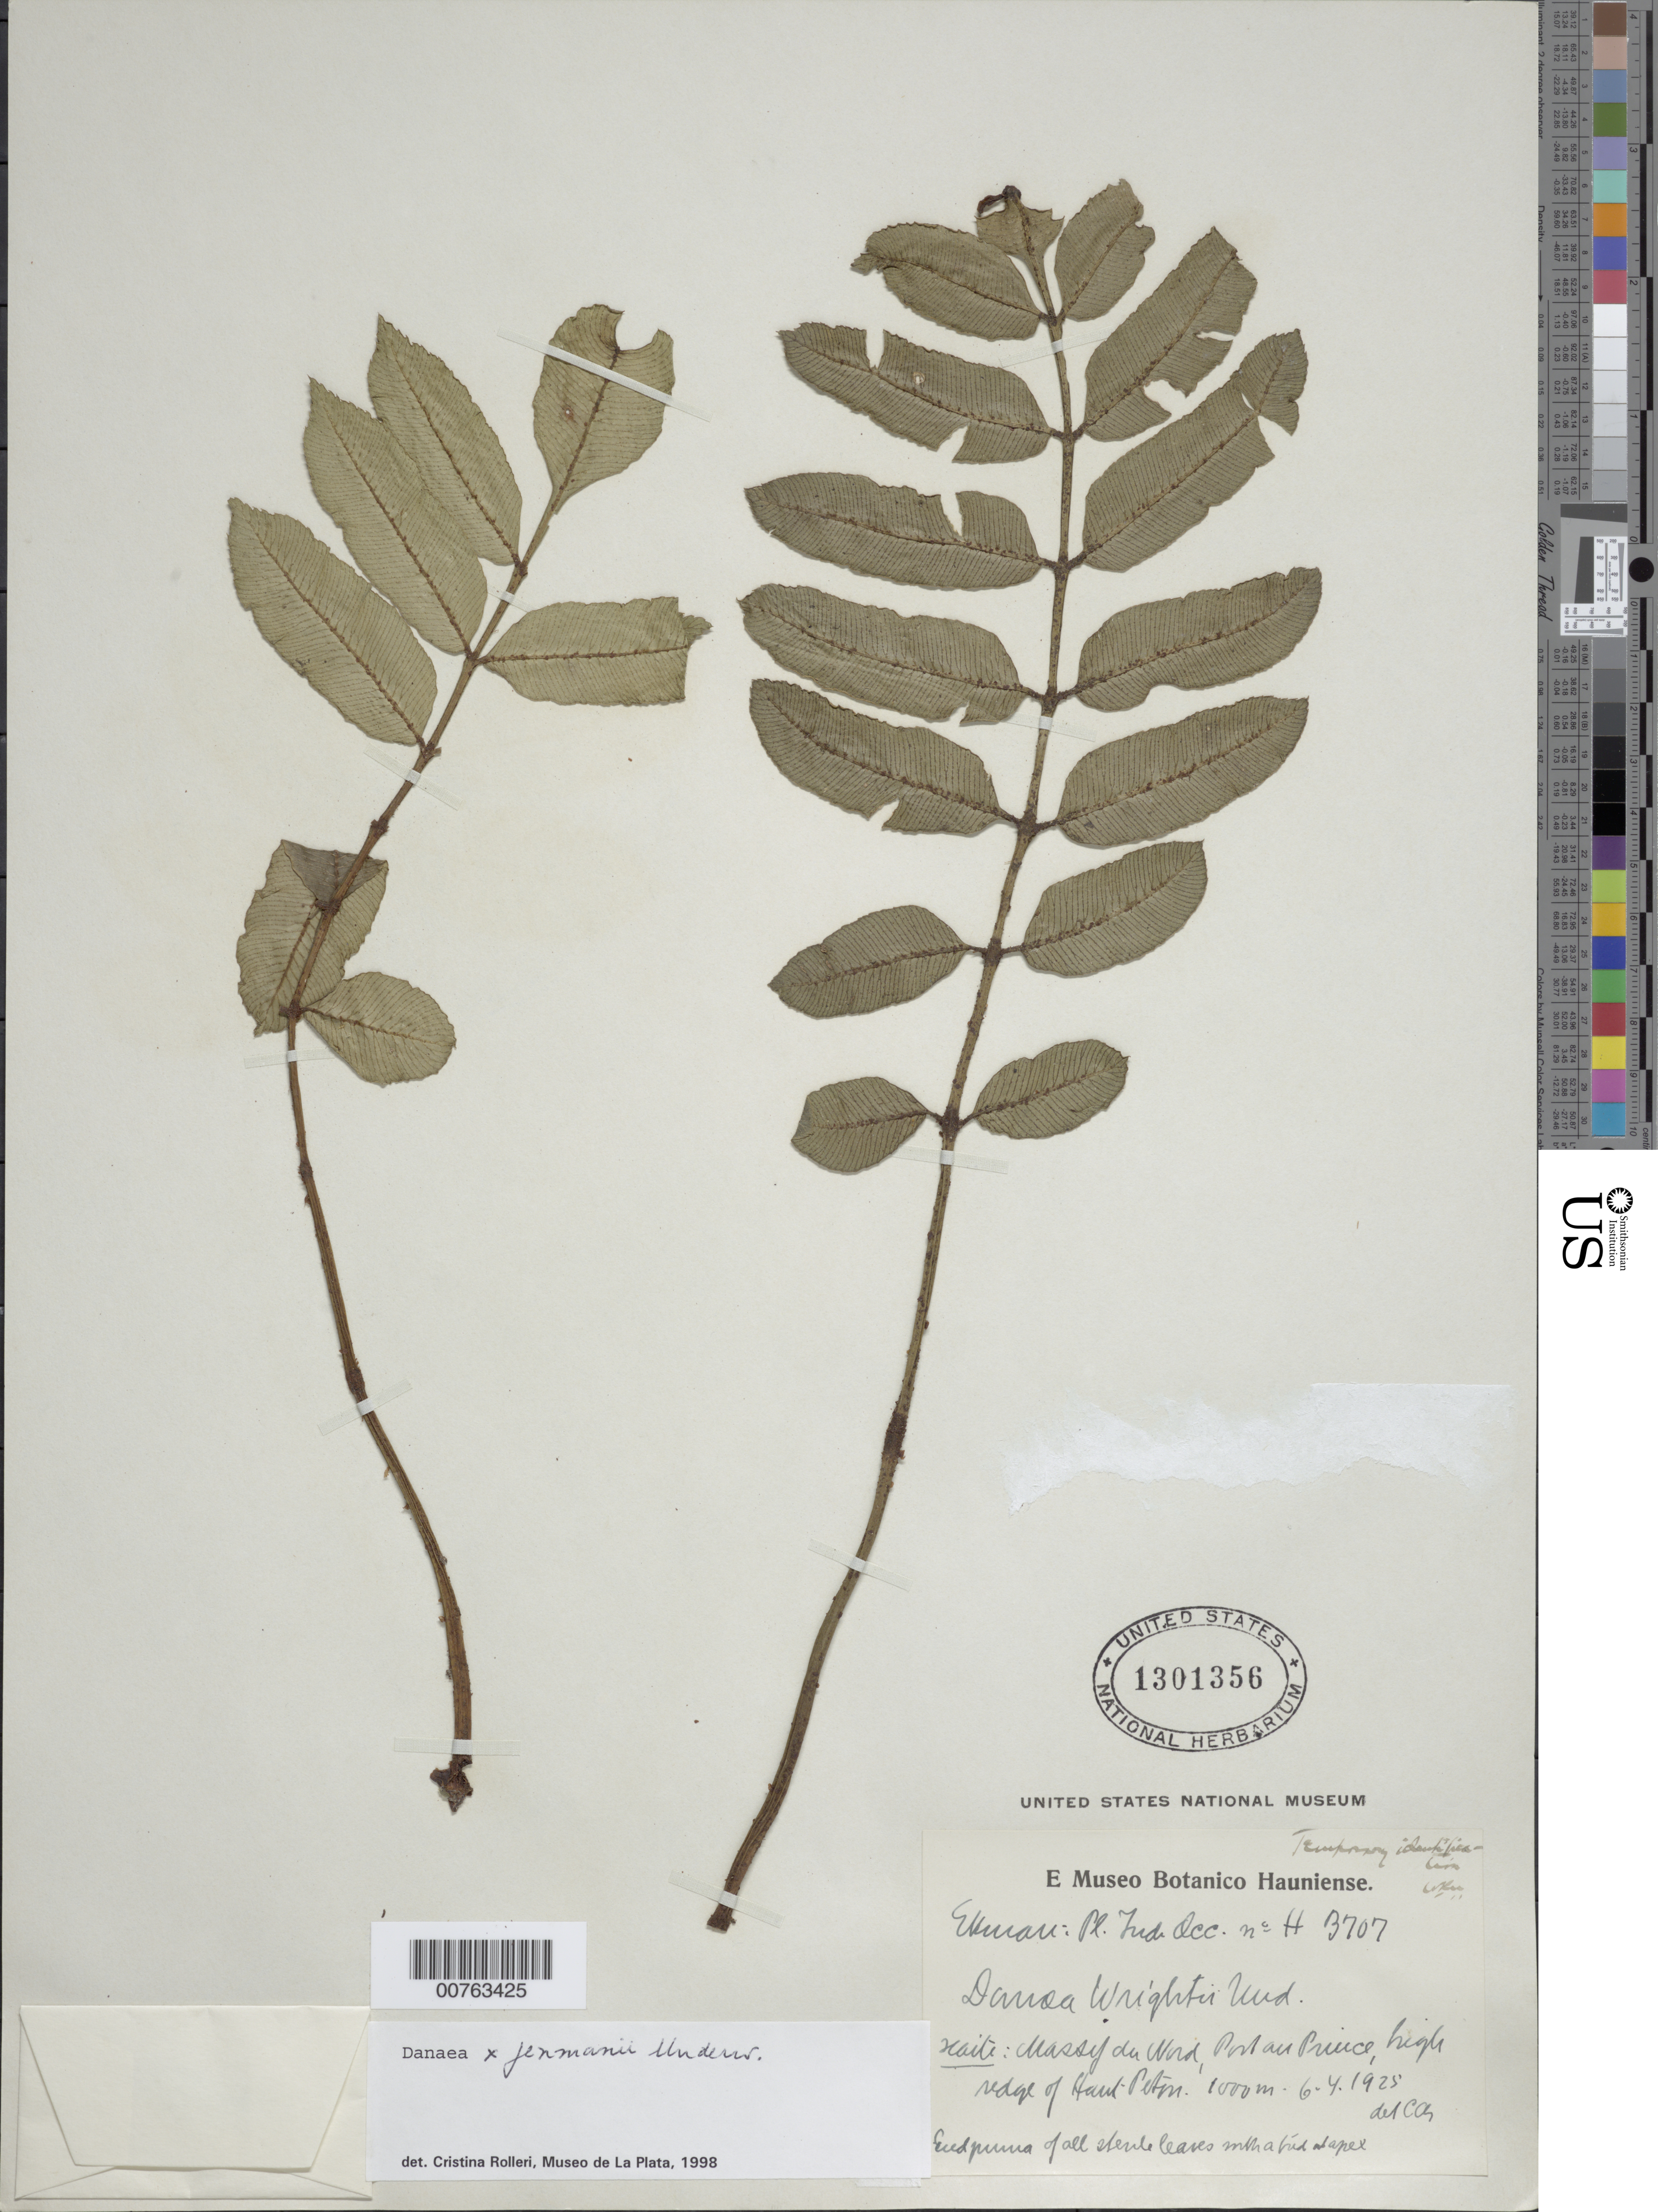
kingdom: Plantae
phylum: Tracheophyta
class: Polypodiopsida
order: Marattiales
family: Marattiaceae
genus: Danaea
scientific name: Danaea x jenmanii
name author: Underw.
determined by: Rolleri, Cristina H.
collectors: E. L. Ekman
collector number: H 3707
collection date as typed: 06 Apr 1925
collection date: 1925-04-06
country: Haiti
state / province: Ouest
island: Hispaniola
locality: Massif du Nord, Port-au-Prince, high ridge of Haut-Piton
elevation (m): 1000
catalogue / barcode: US 1301356